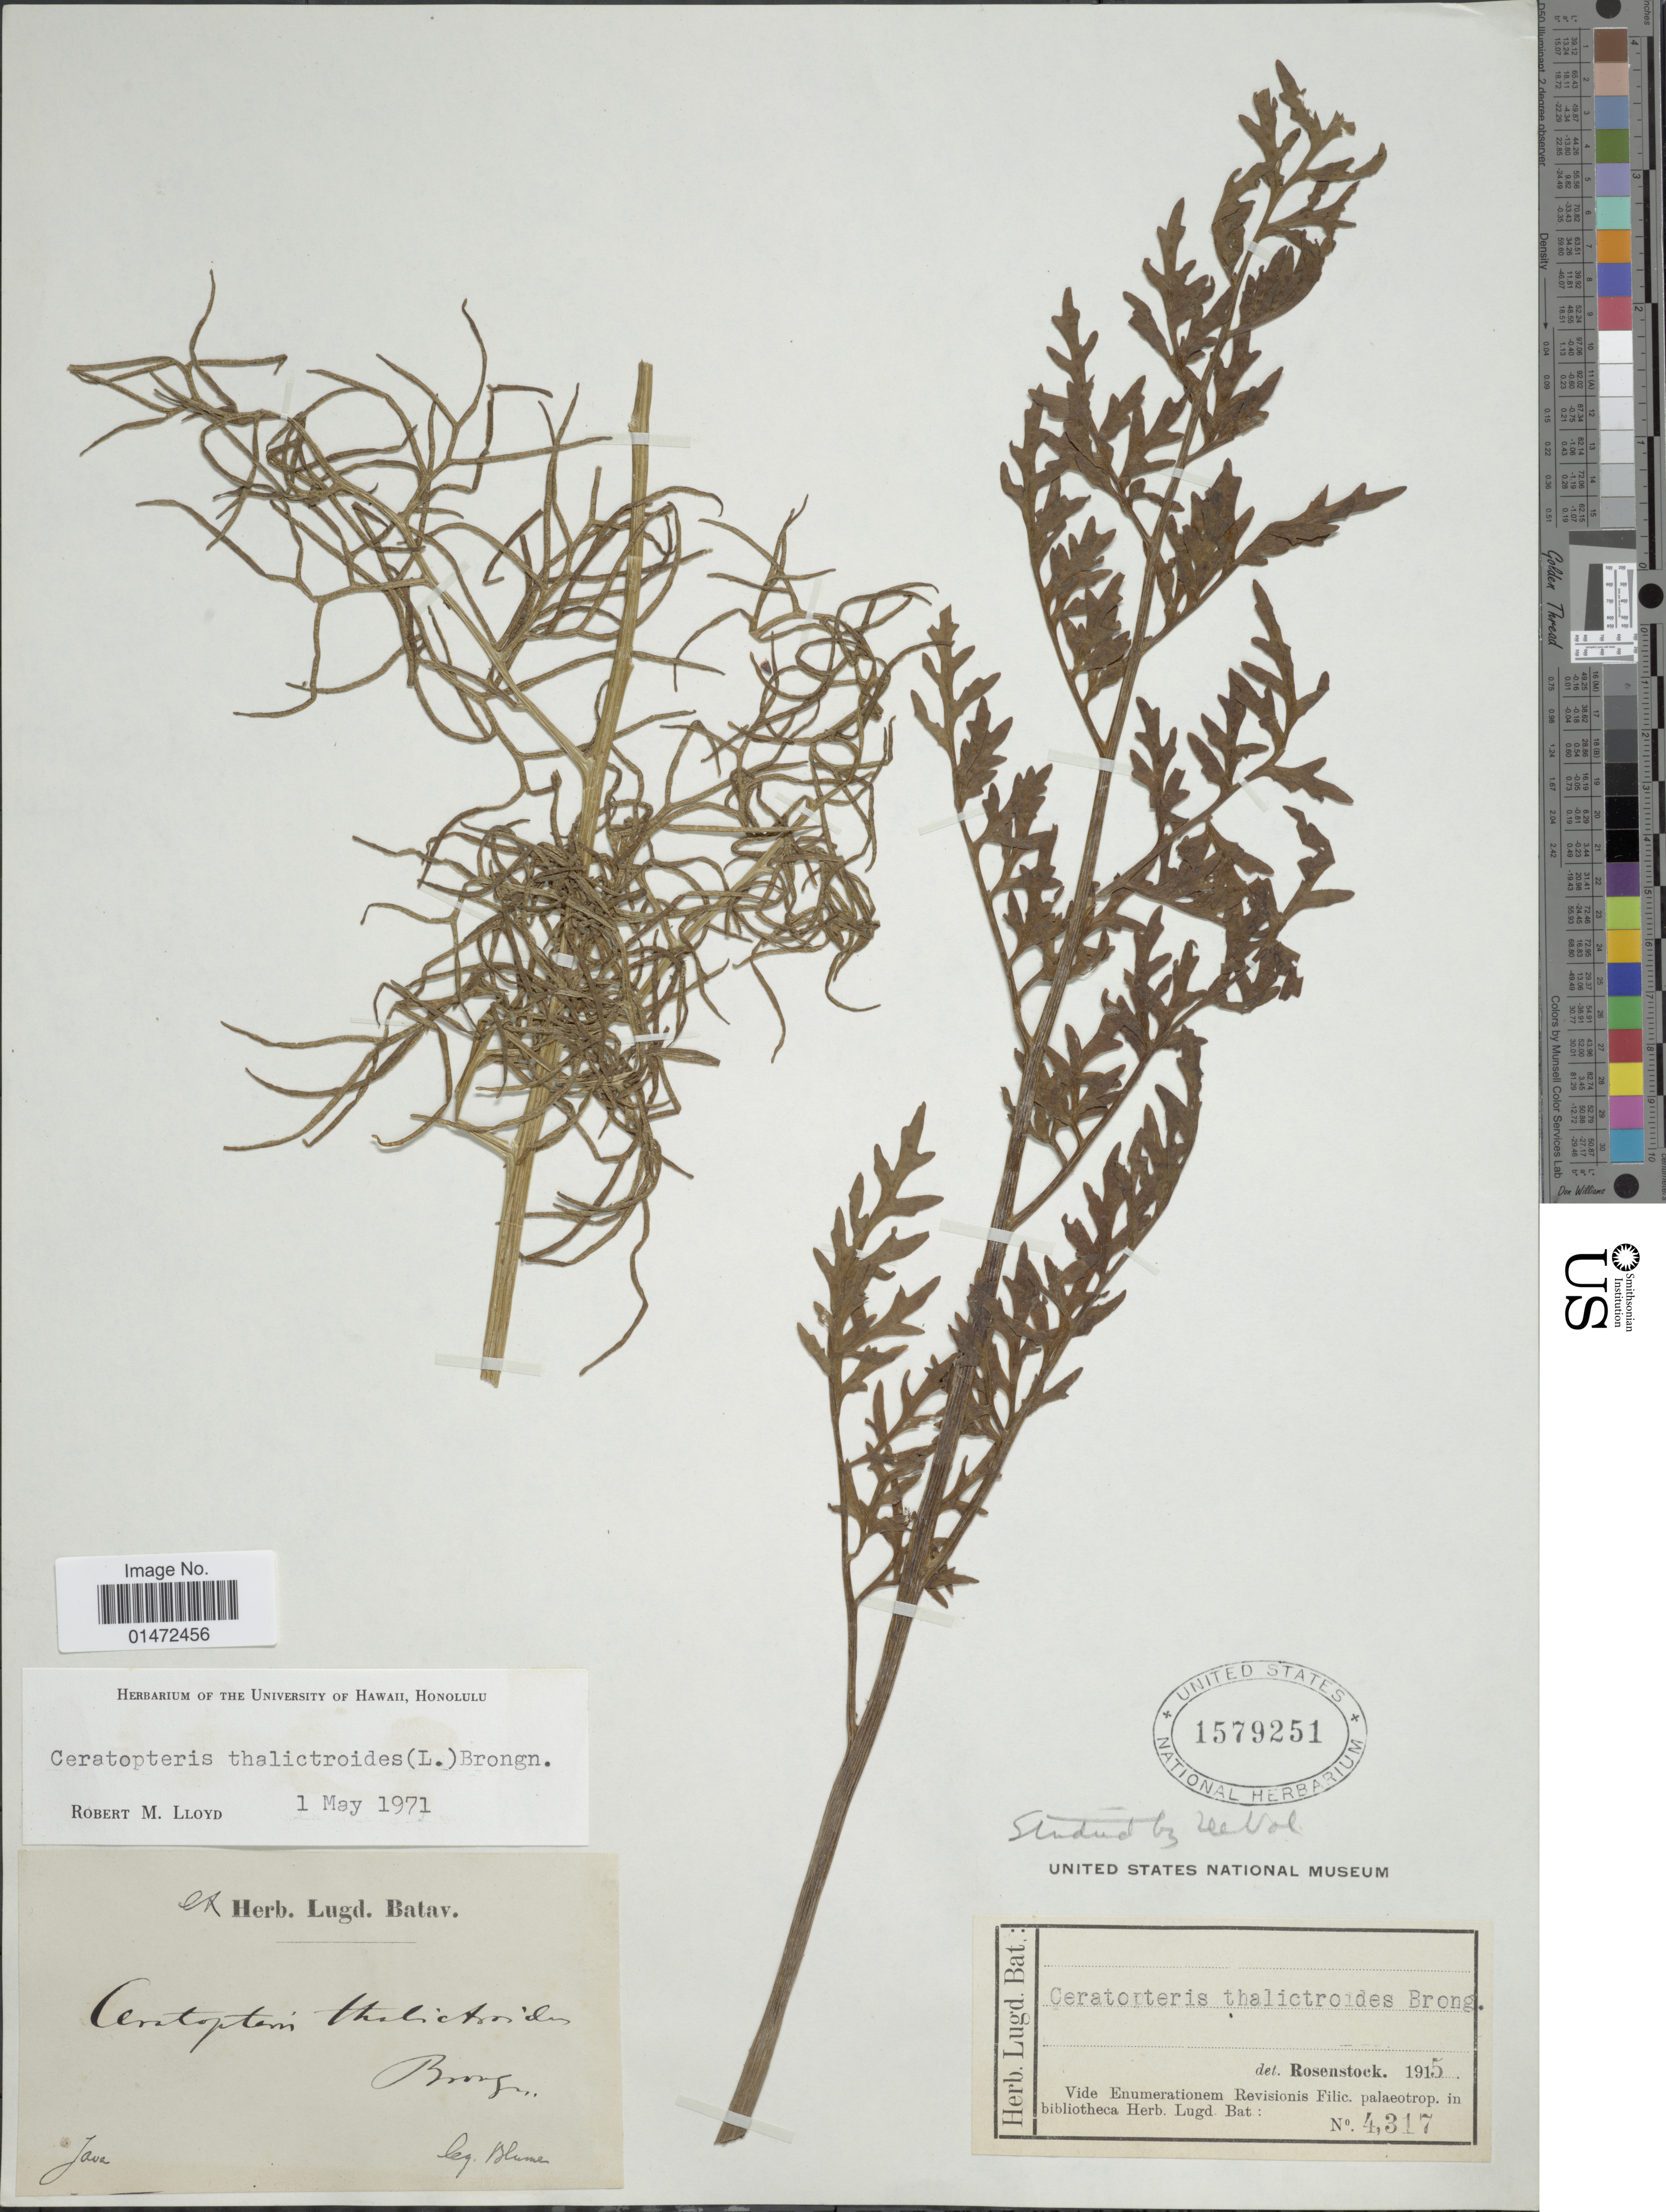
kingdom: Plantae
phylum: Tracheophyta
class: Polypodiopsida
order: Polypodiales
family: Pteridaceae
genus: Ceratopteris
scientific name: Ceratopteris thalictroides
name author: (L.) Brongn.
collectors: -. Blume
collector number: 4317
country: Indonesia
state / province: Java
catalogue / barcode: US 1579251